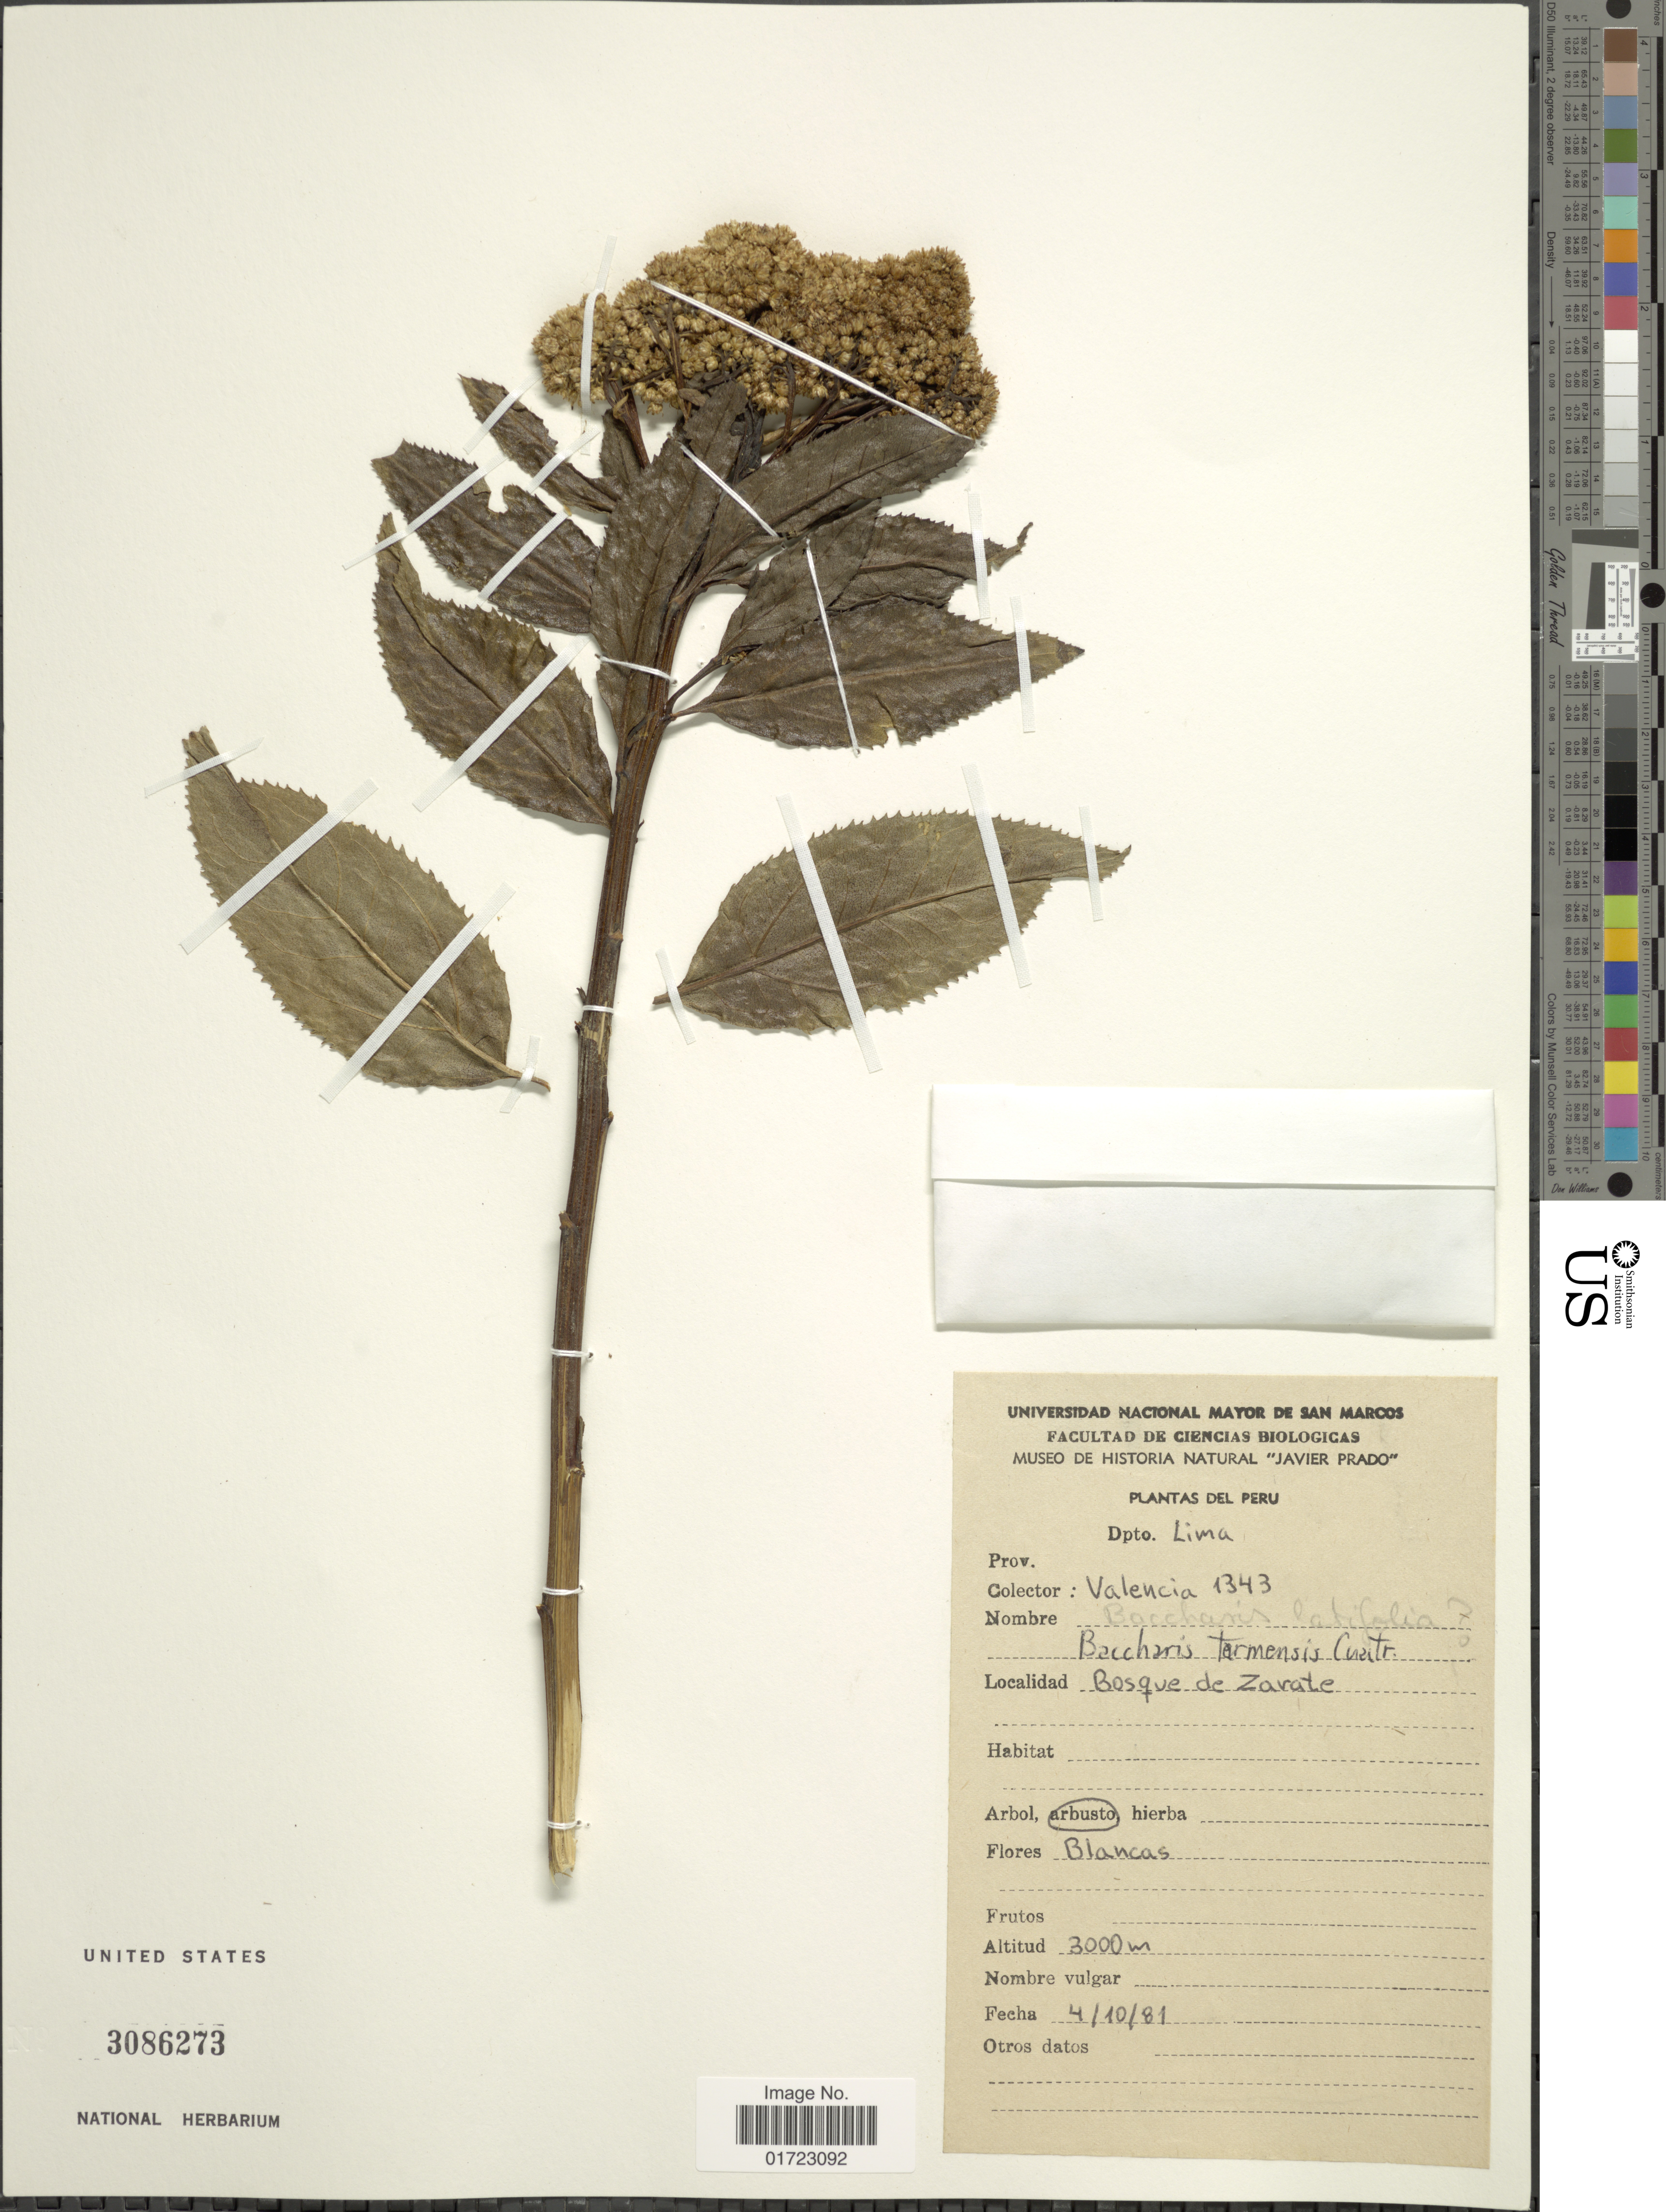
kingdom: Plantae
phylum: Tracheophyta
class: Magnoliopsida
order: Asterales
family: Asteraceae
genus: Baccharis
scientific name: Baccharis pentlandii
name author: DC.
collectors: -. Valencia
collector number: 1343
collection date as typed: Transcribed d/m/y: 4/10/81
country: Peru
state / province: Lima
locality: Bosque de Zarate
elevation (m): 3000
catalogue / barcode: US 3086273